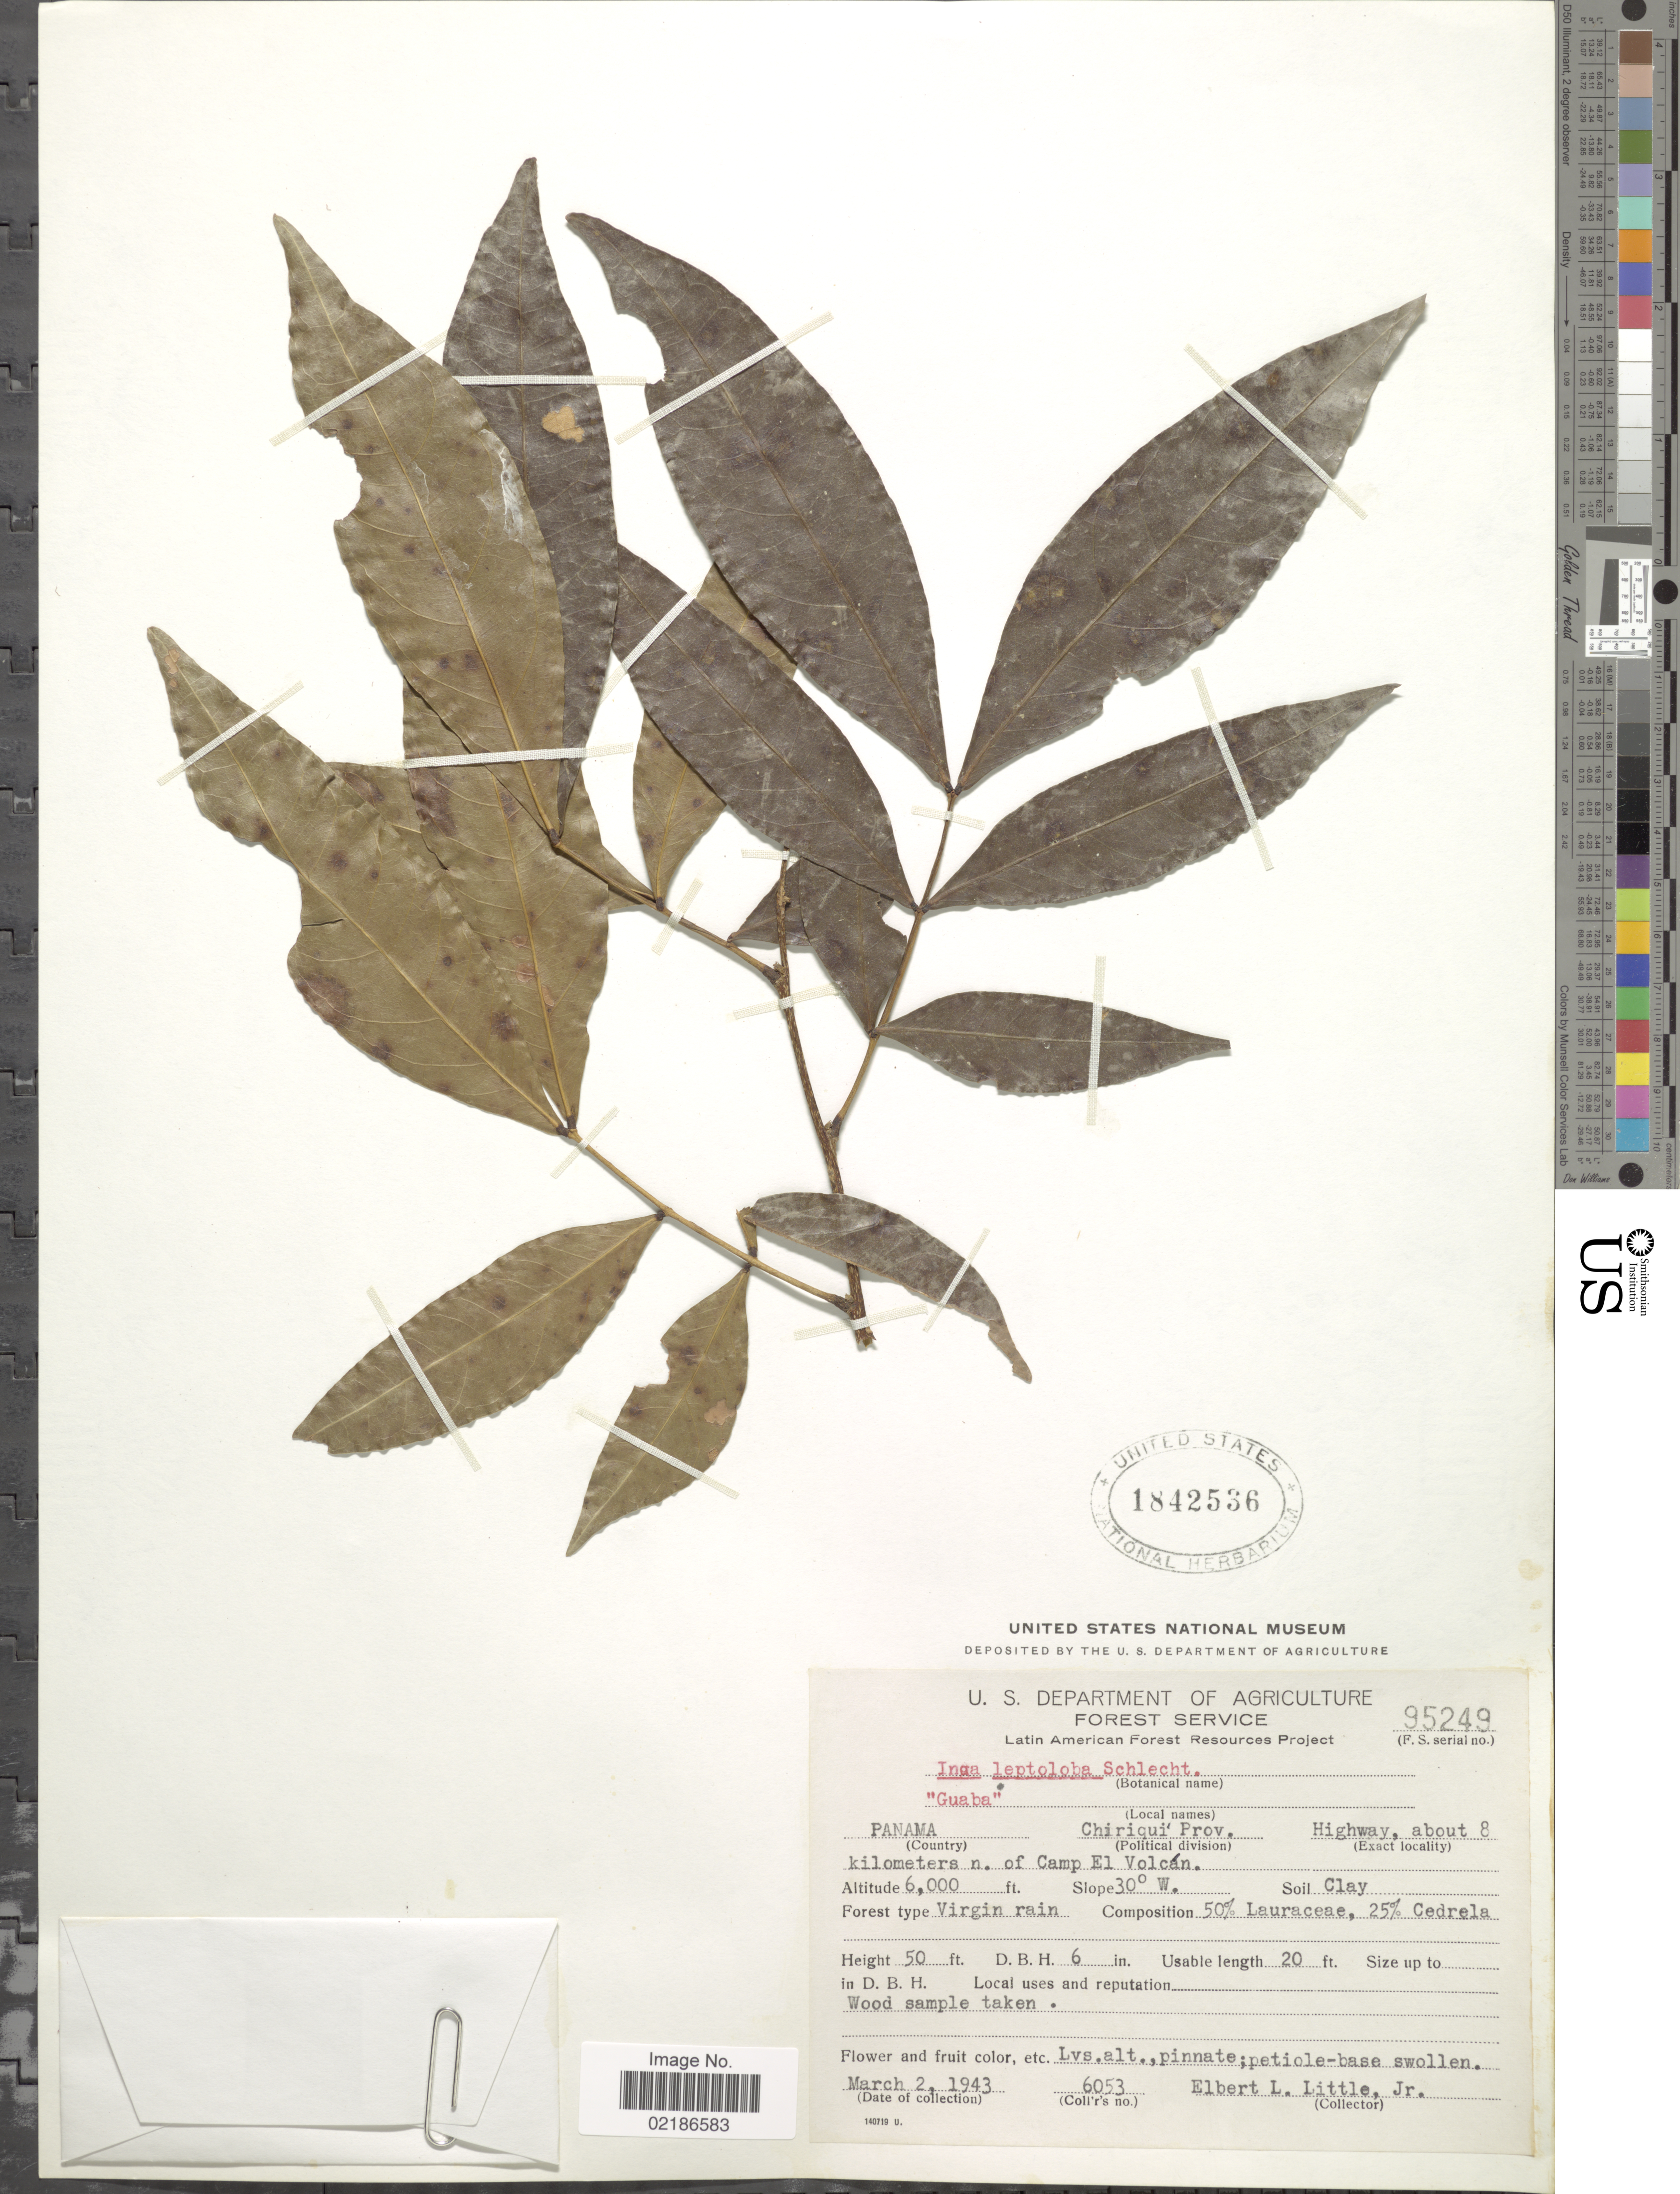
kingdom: Plantae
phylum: Tracheophyta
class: Magnoliopsida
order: Fabales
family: Fabaceae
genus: Inga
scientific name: Inga punctata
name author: Willd.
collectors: E. L. Little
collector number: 6053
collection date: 1943-03-02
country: Panama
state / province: Chiriqui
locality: Highway, about 8 kilometers n. of Camp El Volcan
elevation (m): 1829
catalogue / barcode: US 1842536